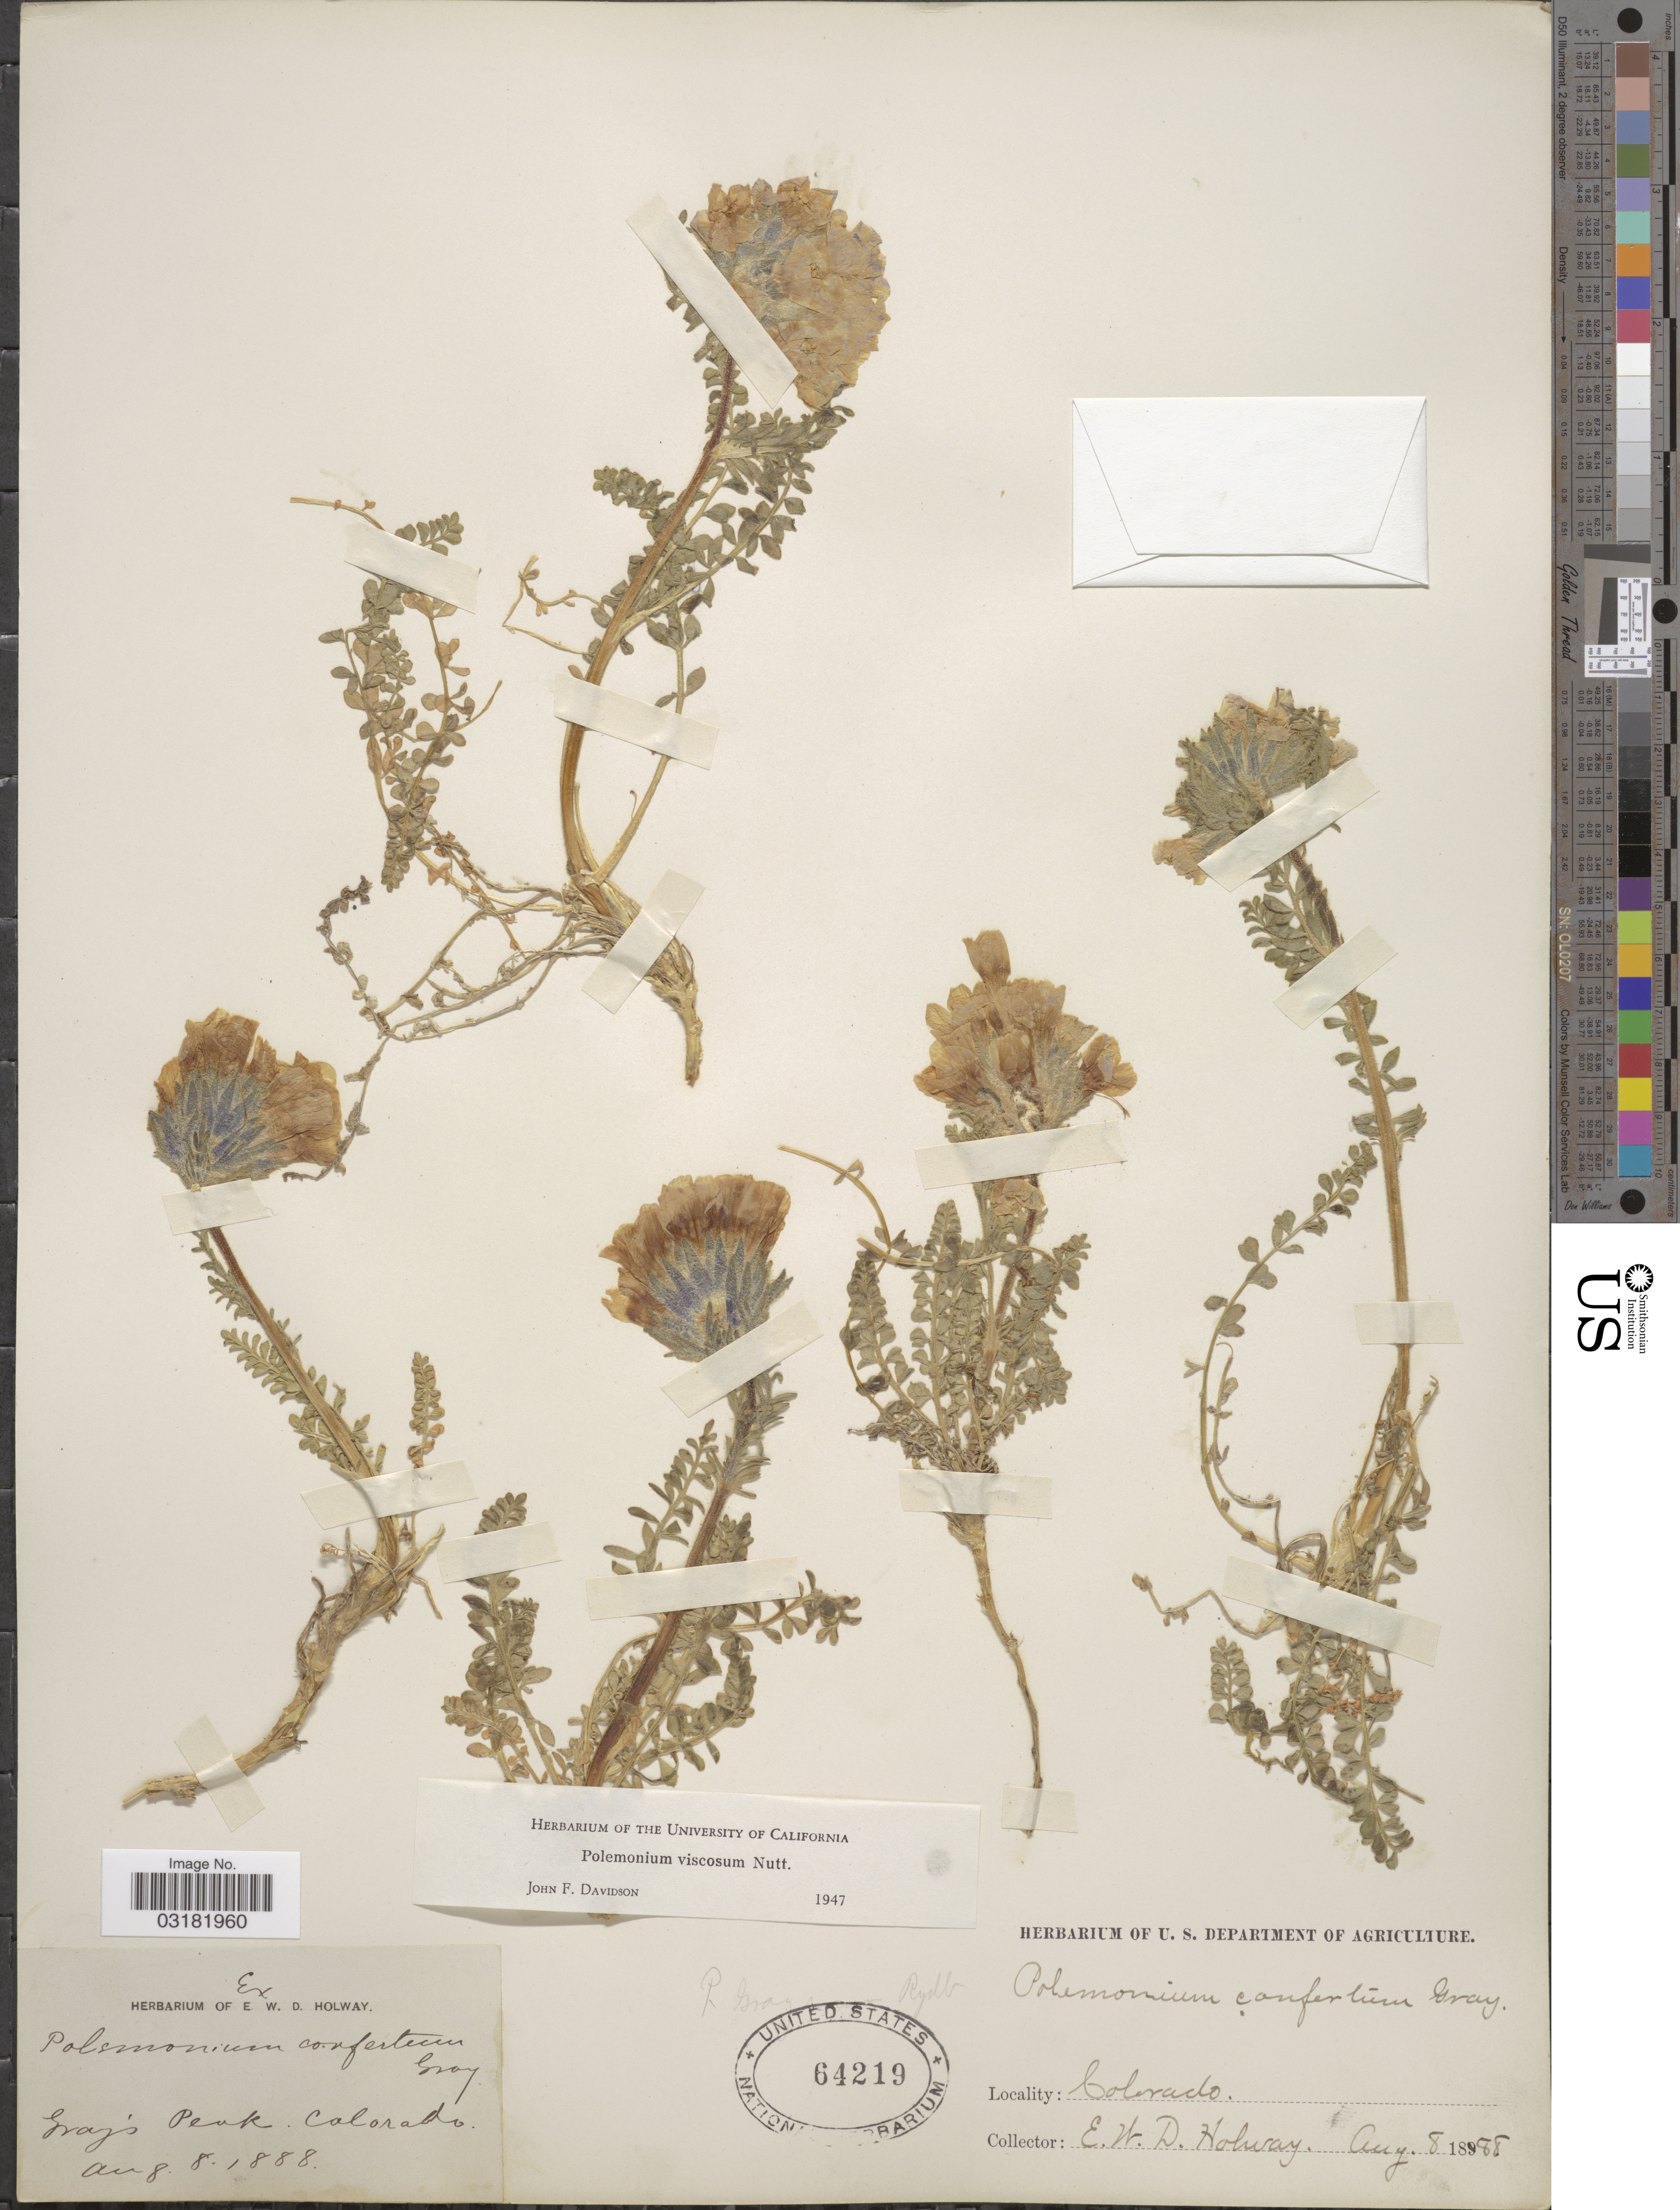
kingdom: Plantae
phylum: Tracheophyta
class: Magnoliopsida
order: Ericales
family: Polemoniaceae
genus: Polemonium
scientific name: Polemonium viscosum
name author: Nutt.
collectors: E. W. D. Holway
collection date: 1888-08-08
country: United States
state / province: Colorado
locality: Gray's Peak, Colorado.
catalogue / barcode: US 64219